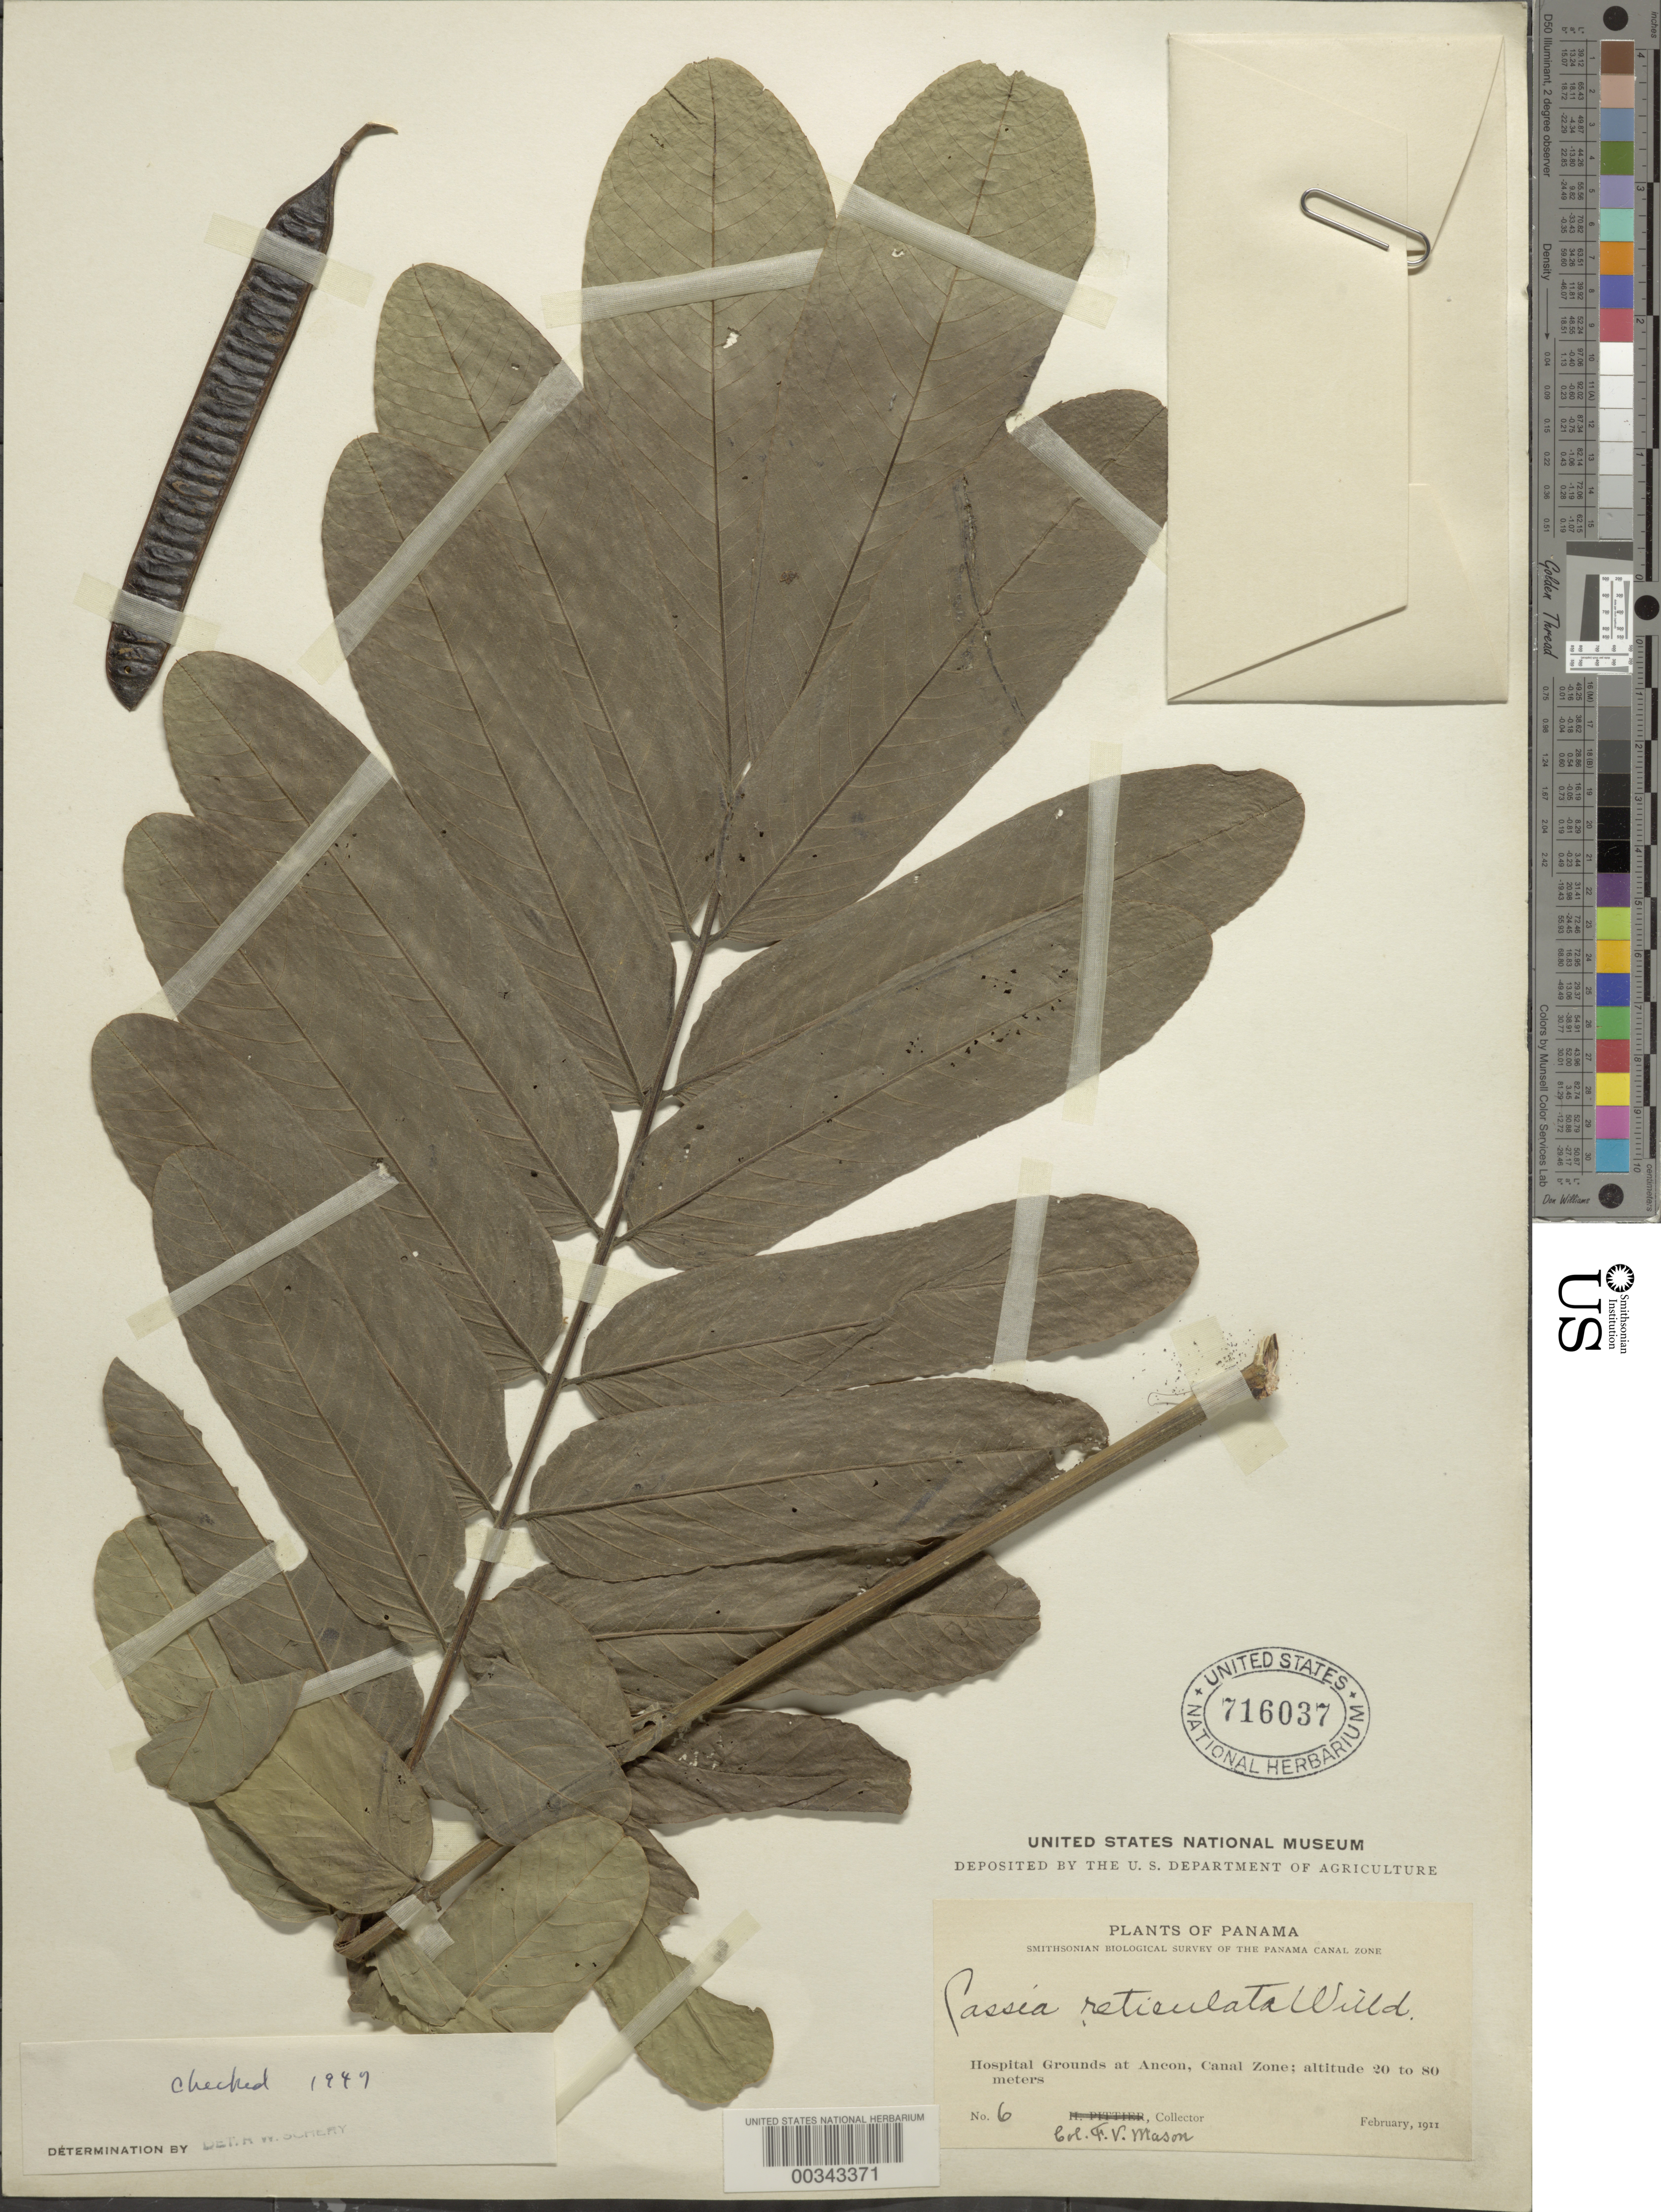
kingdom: Plantae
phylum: Tracheophyta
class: Magnoliopsida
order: Fabales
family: Fabaceae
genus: Senna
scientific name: Senna reticulata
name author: (Willd.) H.S. Irwin & Barneby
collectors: F. Mason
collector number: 6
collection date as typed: Feb 1911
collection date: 1911-02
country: Panama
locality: Hospital grounds at Ancon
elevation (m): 20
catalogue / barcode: US 716037